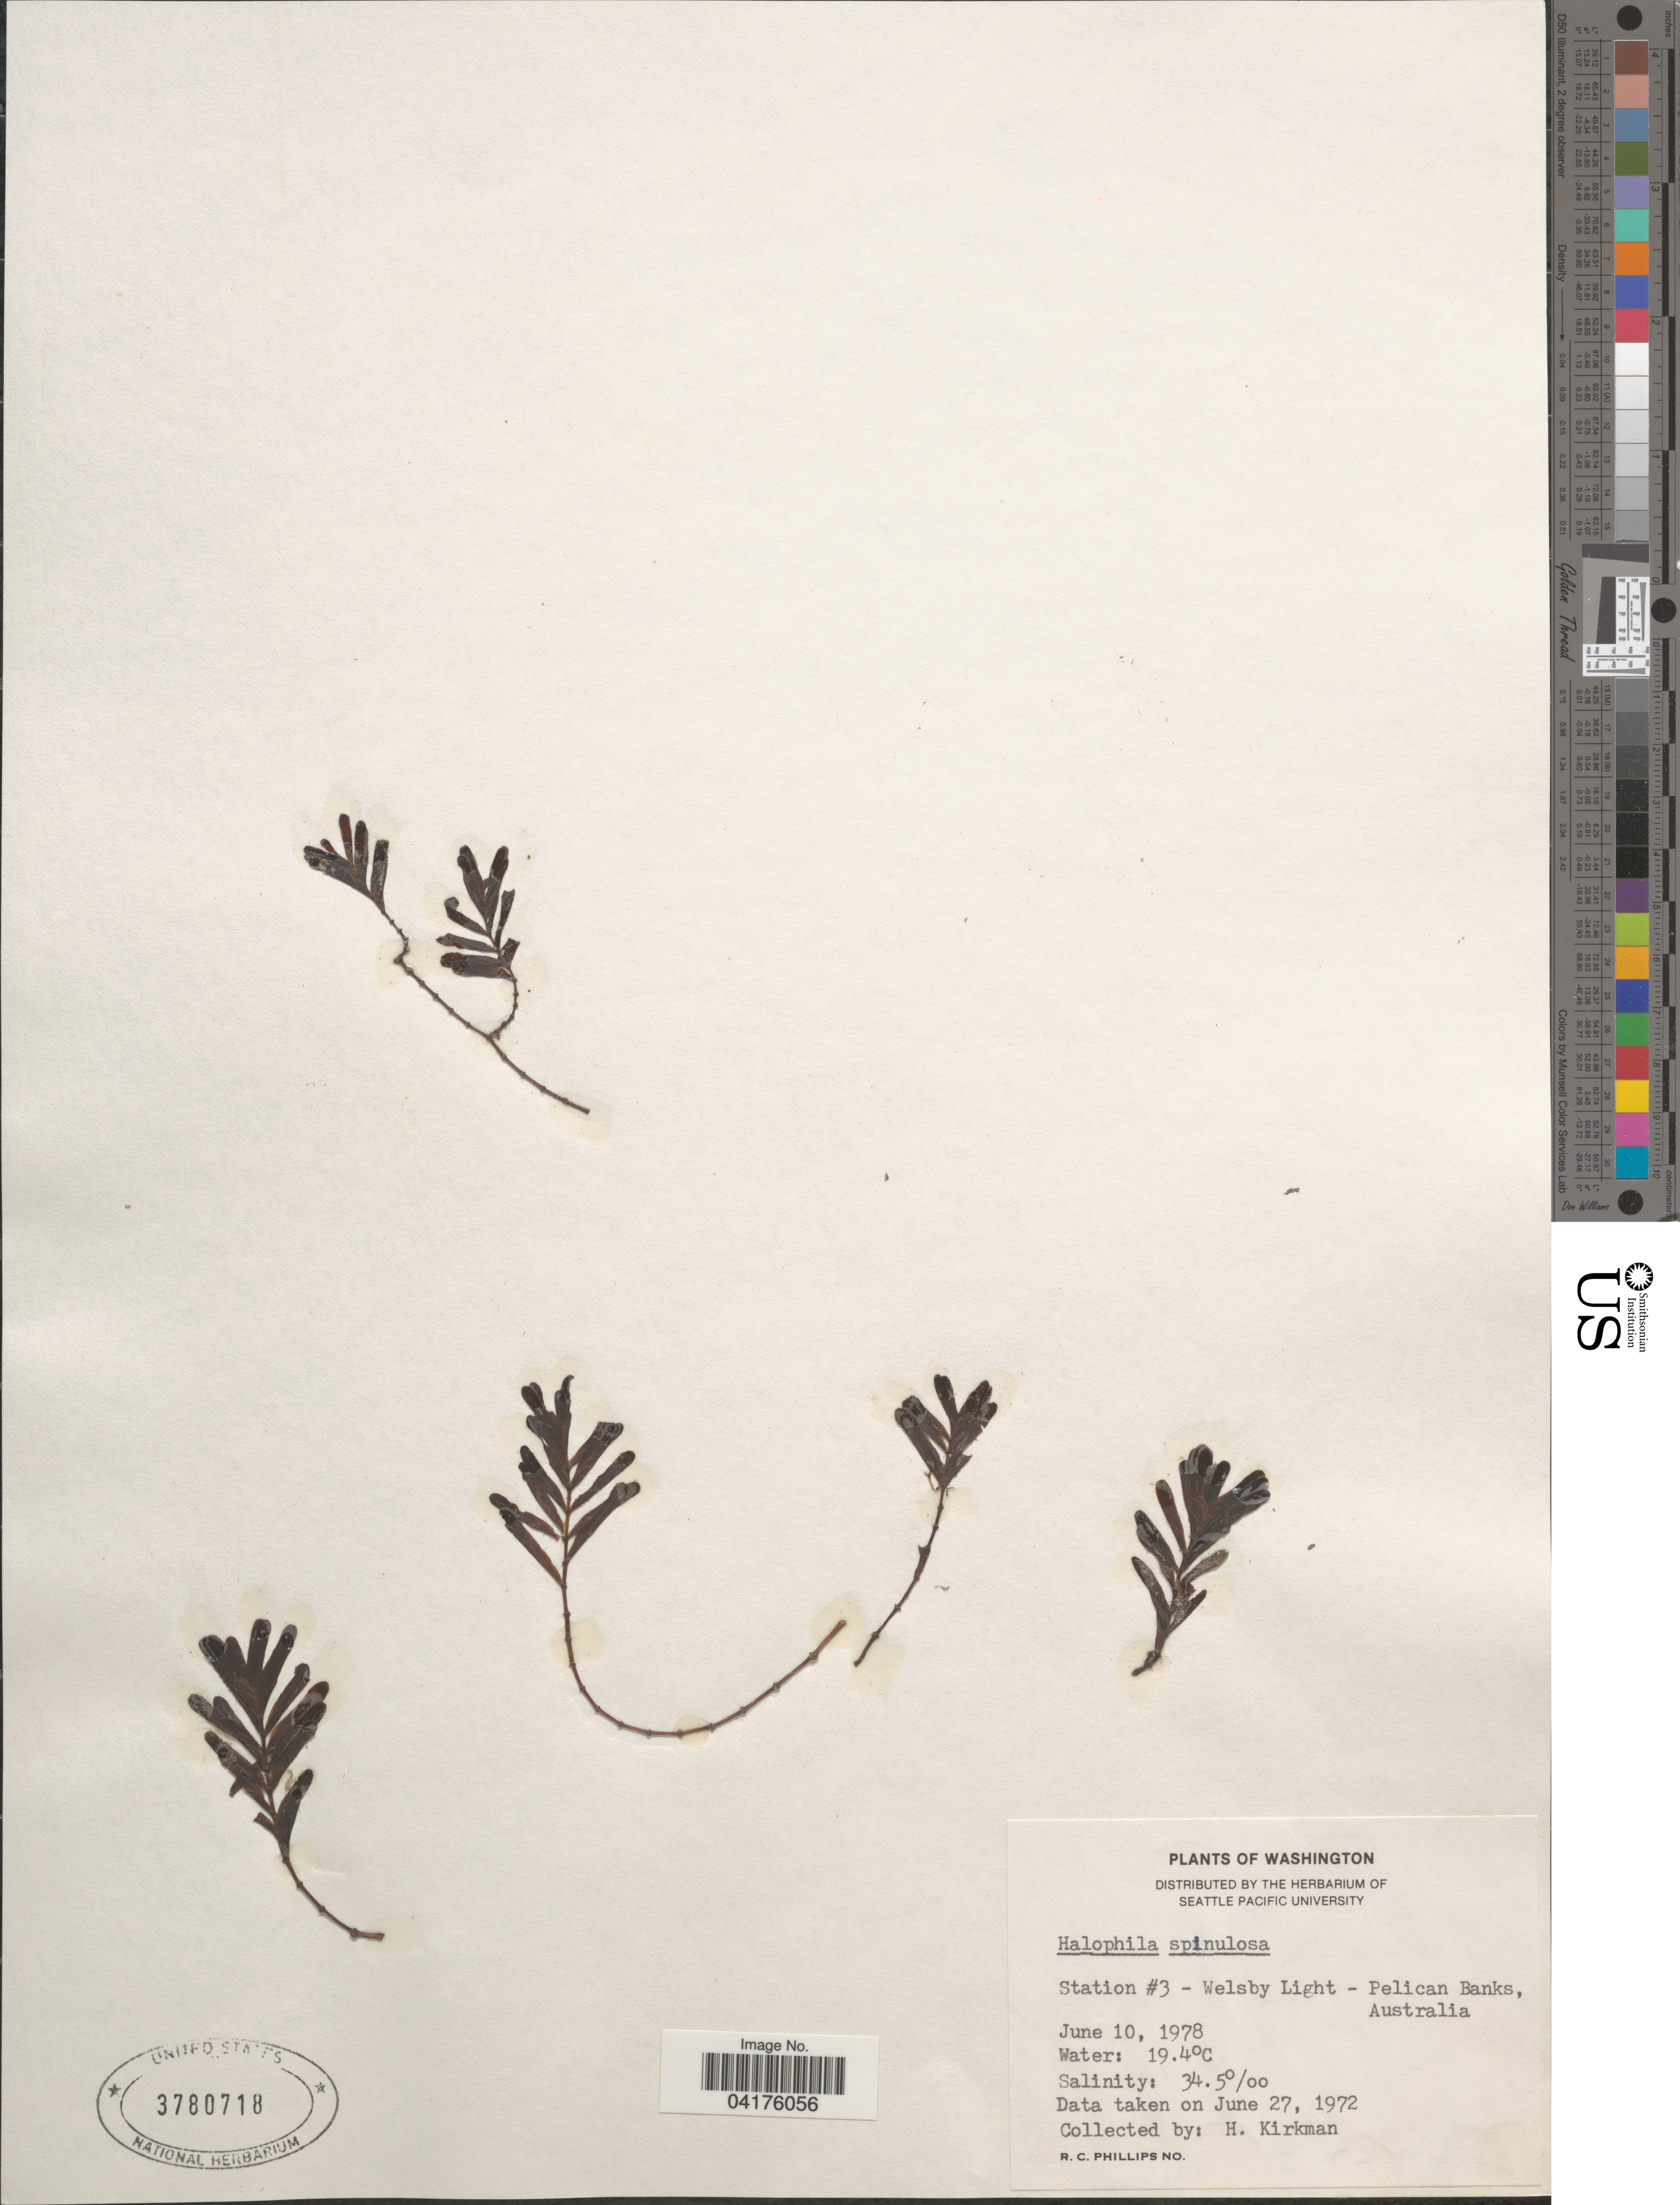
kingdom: Plantae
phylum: Tracheophyta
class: Liliopsida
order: Alismatales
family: Hydrocharitaceae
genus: Halophila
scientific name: Halophila spinulosa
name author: (R. Br.) Asch.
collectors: H. Kirkman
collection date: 1978-06-10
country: Australia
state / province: Queensland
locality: Station #3 - Welsby Light - Pelican Banks.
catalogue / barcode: US 3780718